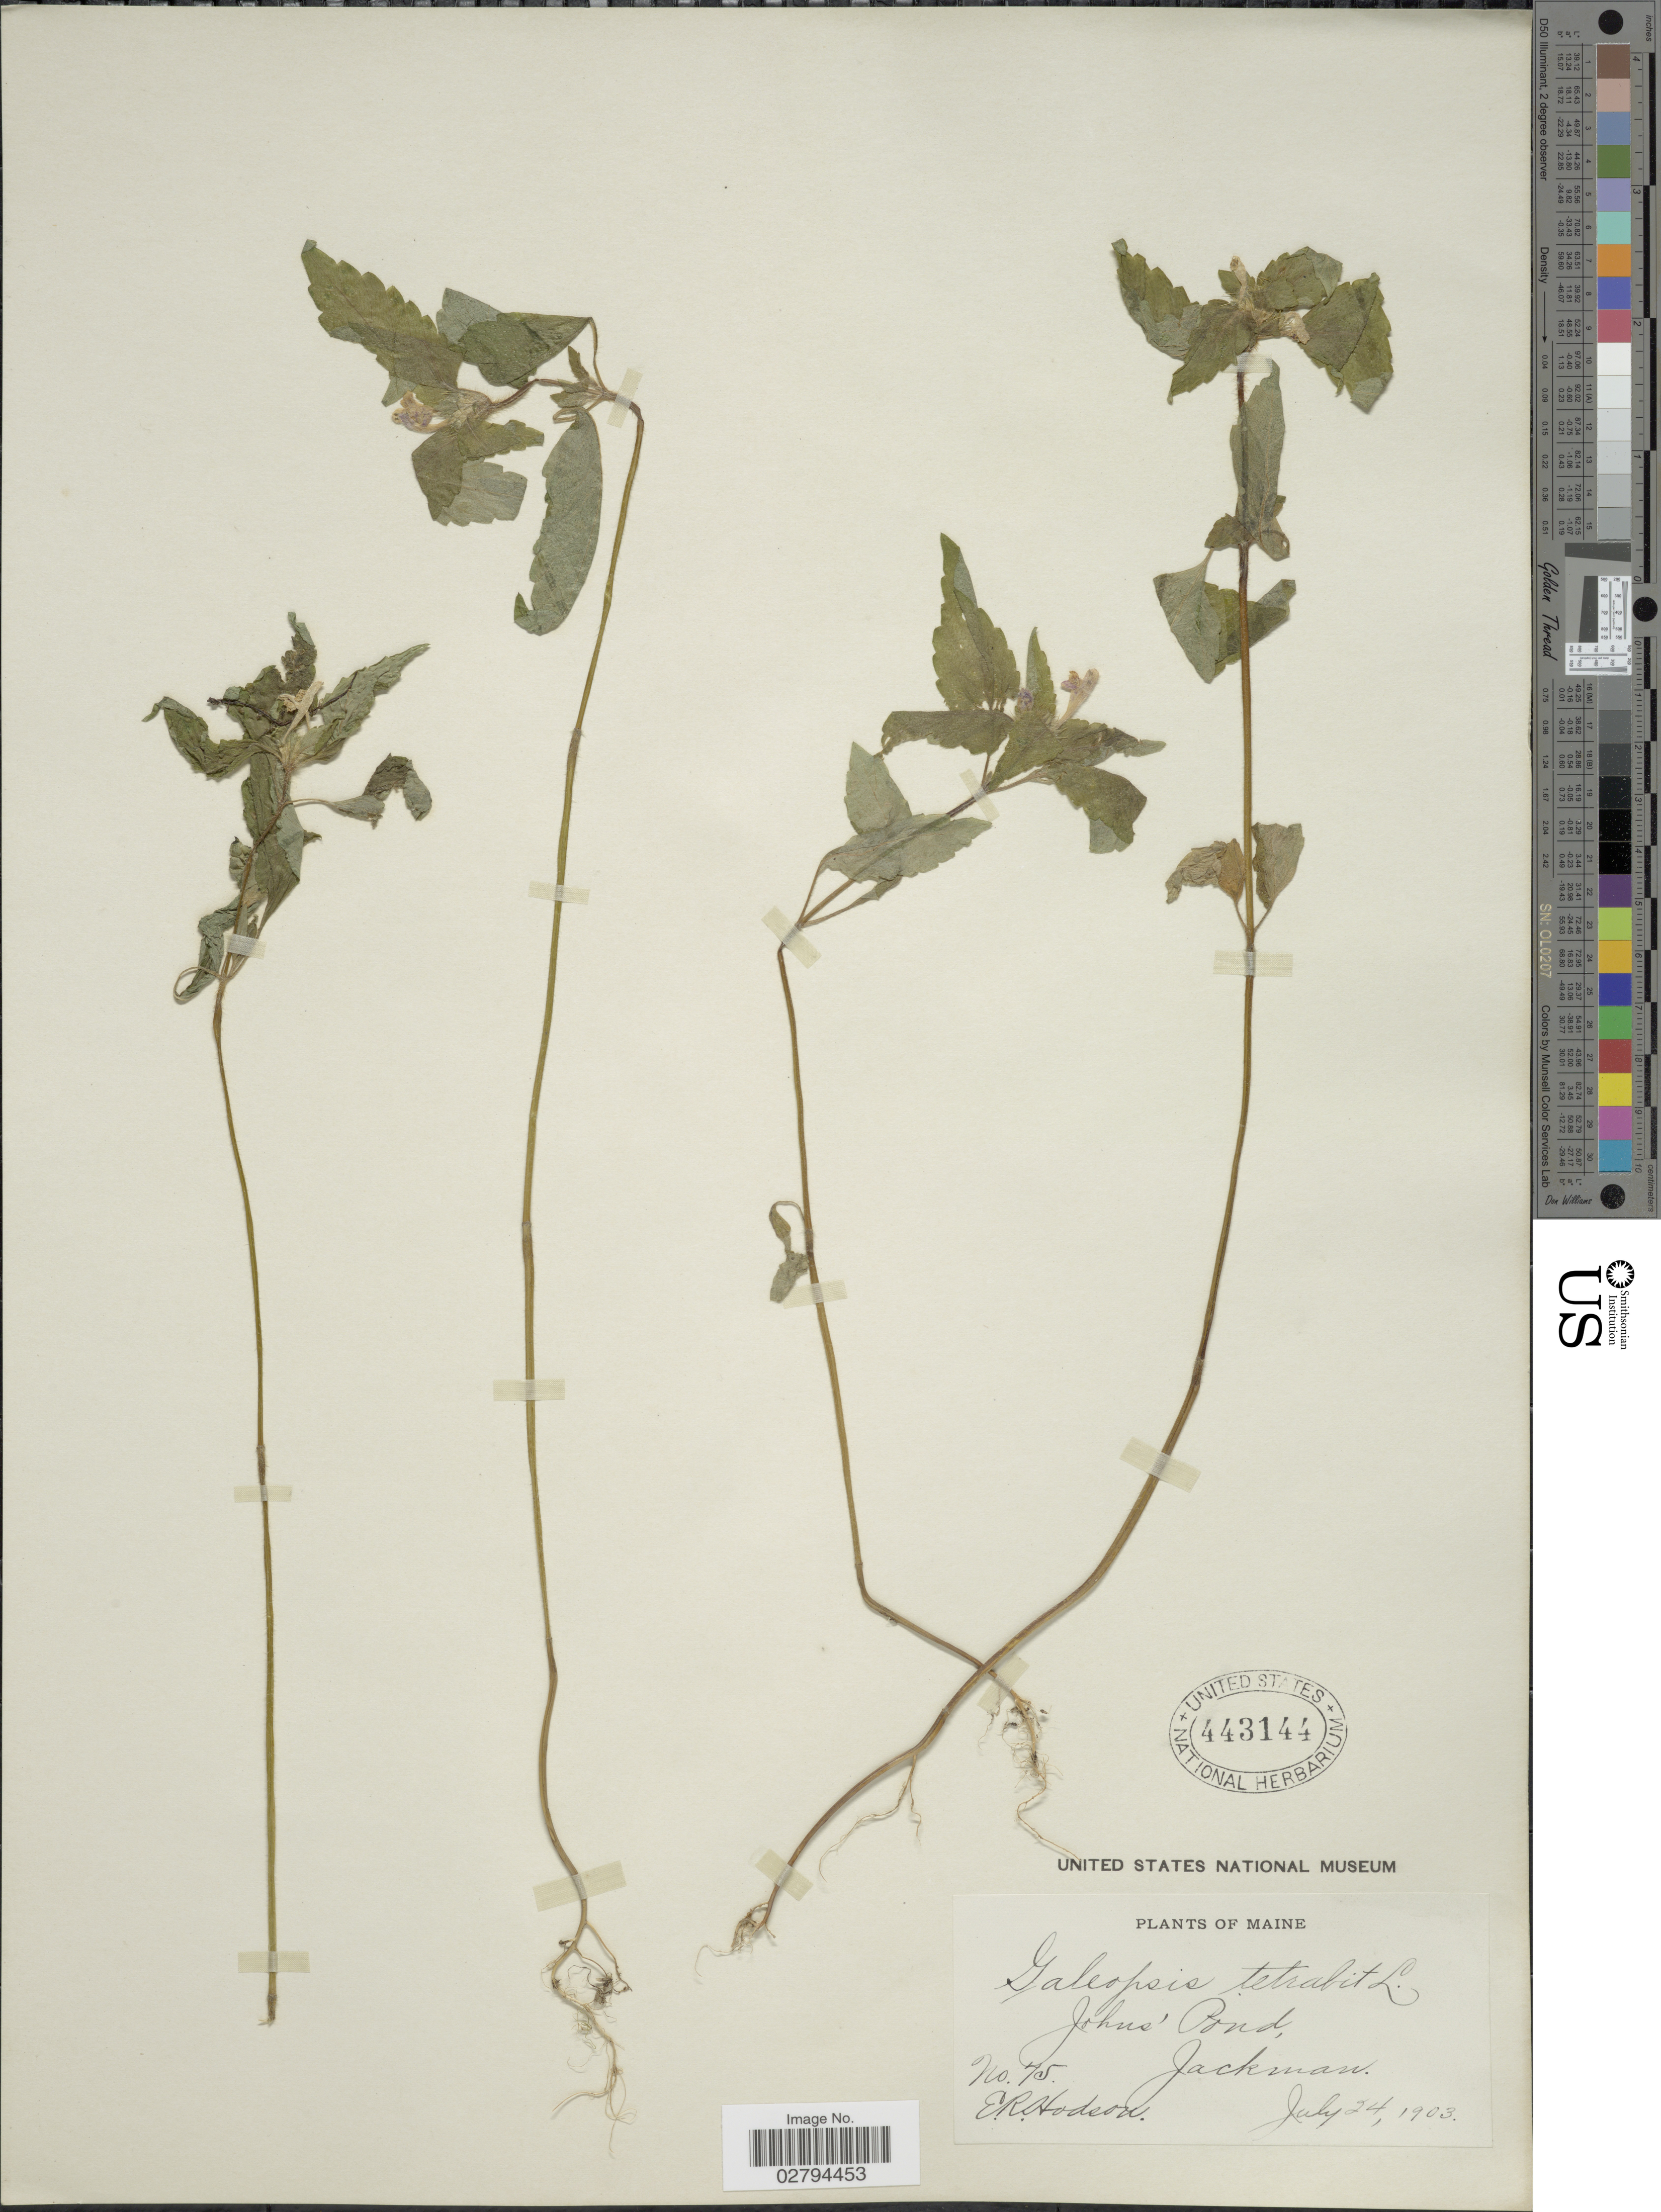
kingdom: Plantae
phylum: Tracheophyta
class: Magnoliopsida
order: Lamiales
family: Lamiaceae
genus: Galeopsis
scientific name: Galeopsis tetrahit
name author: L.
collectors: E. Hodson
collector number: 75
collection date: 1903-07-24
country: United States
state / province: Maine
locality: John's Pond, Jackman.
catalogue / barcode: US 443144